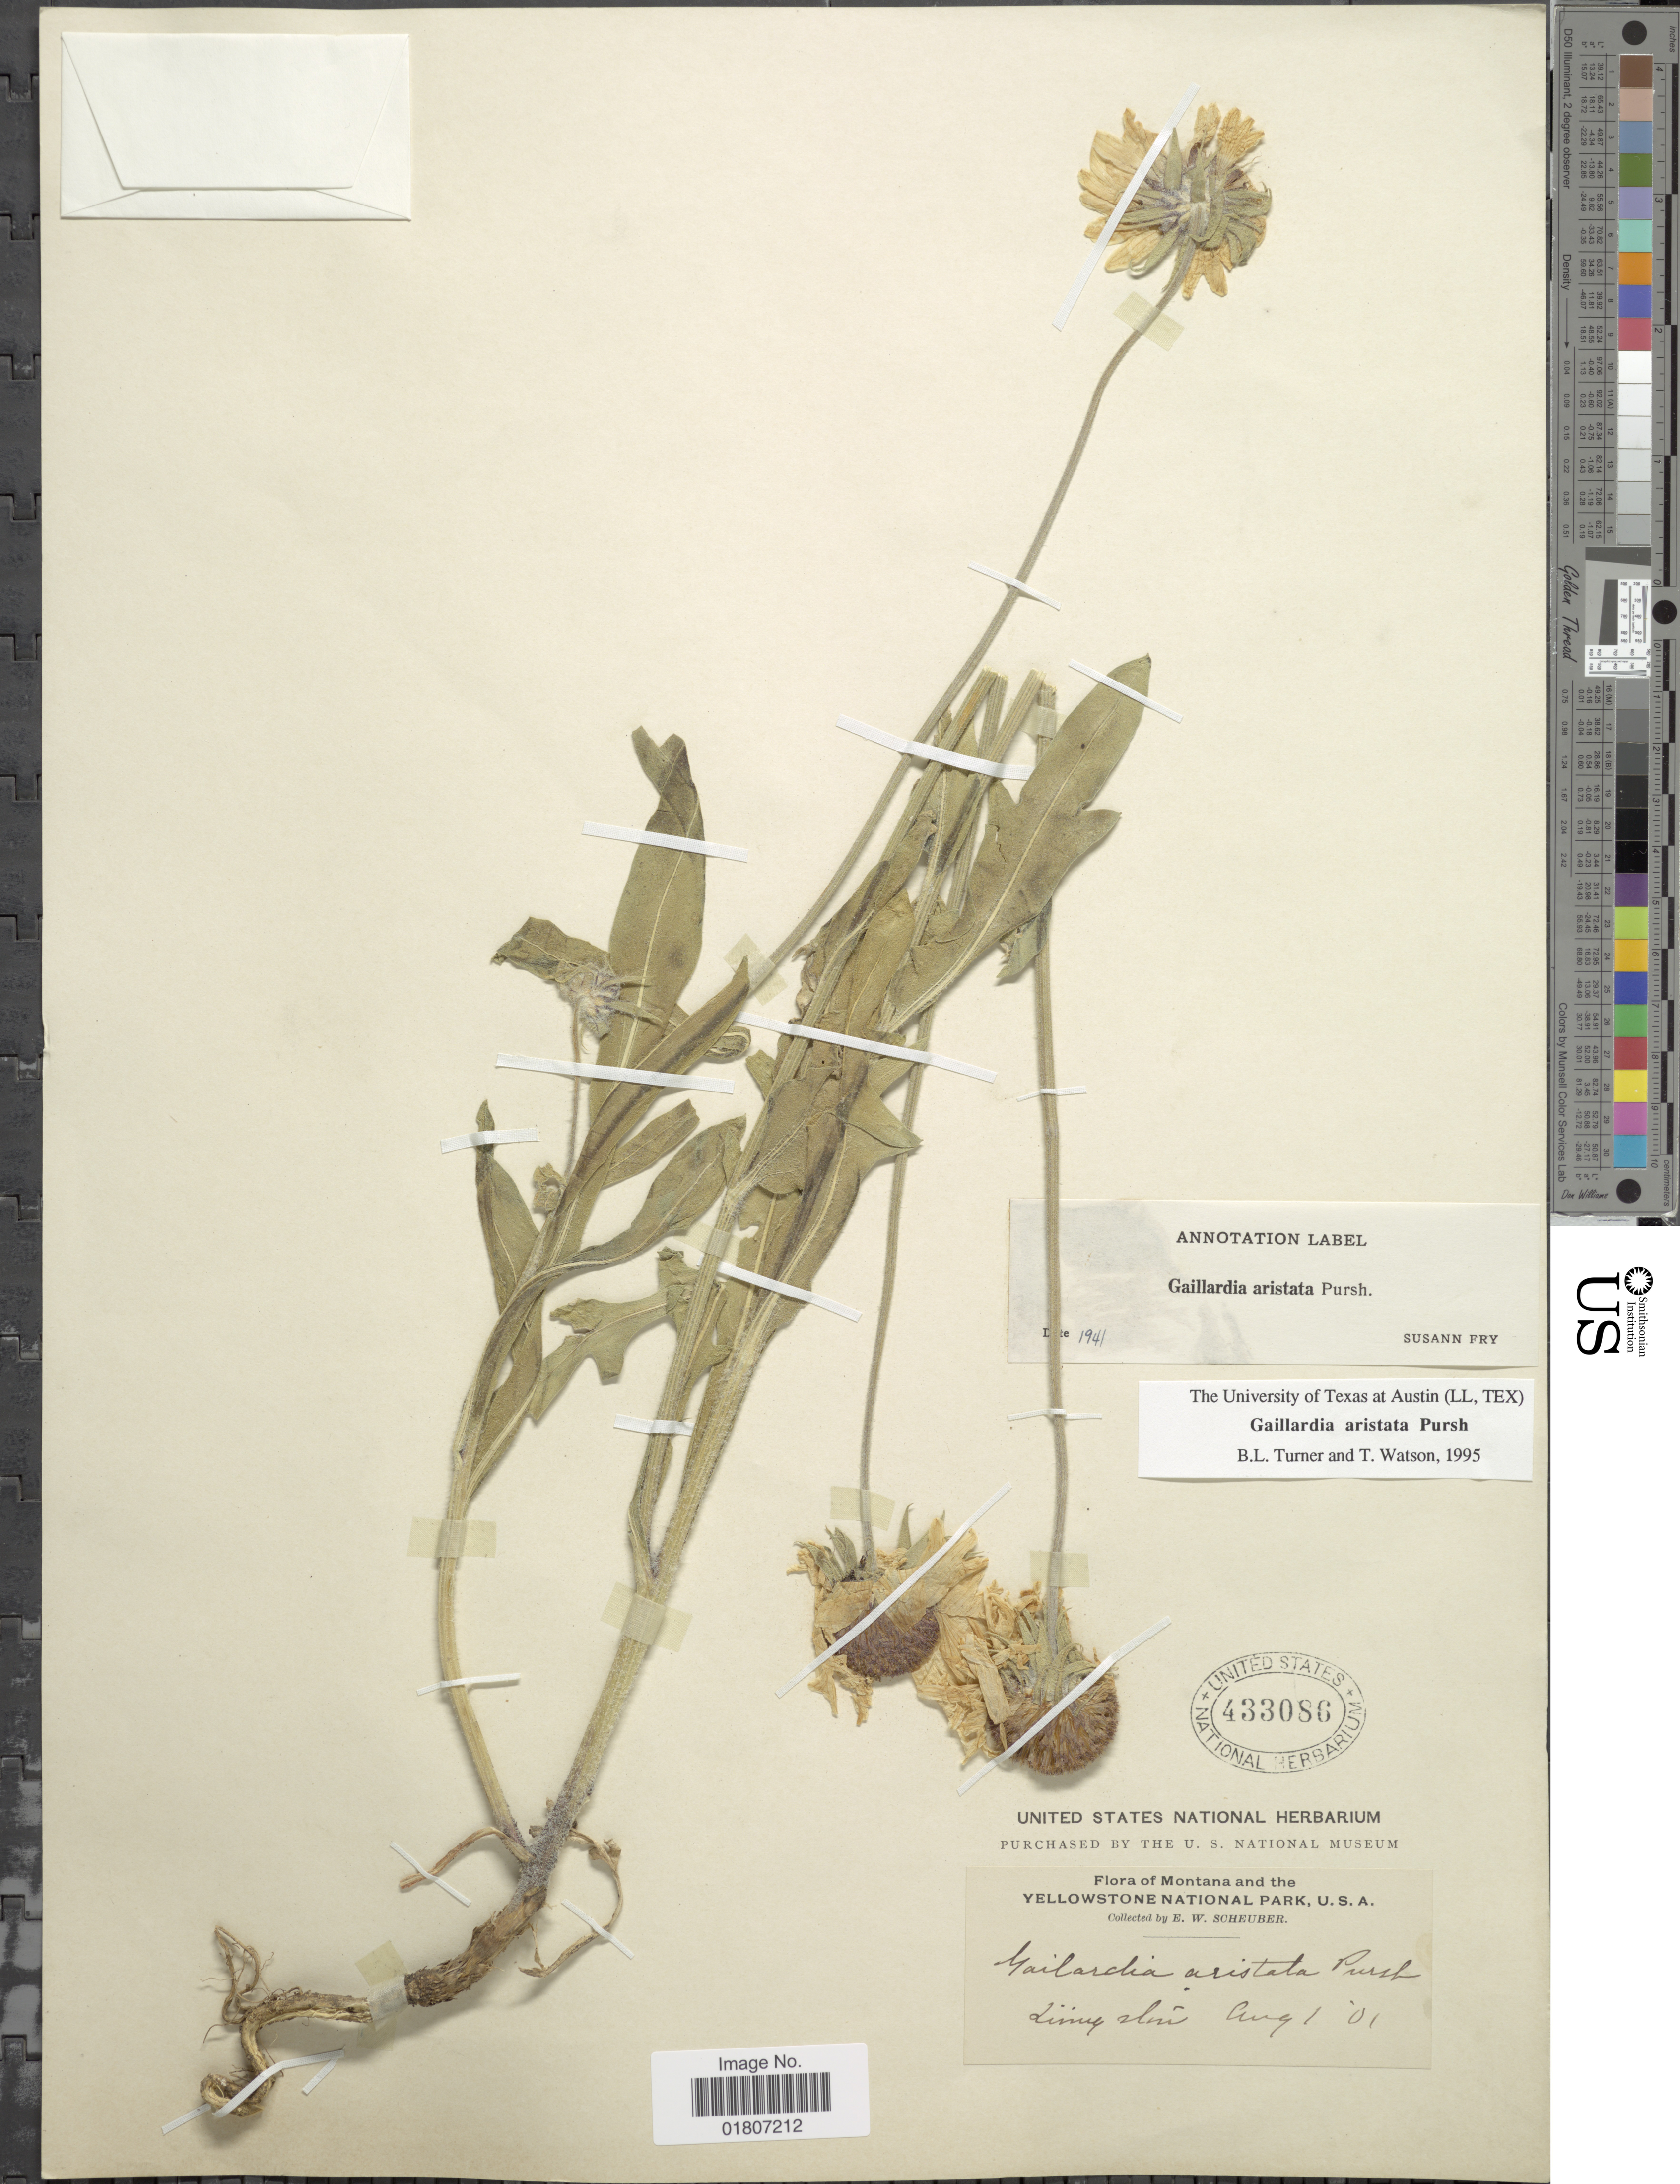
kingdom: Plantae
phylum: Tracheophyta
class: Magnoliopsida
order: Asterales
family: Asteraceae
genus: Gaillardia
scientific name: Gaillardia aristata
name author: Pursh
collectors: E. Scheuber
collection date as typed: Transcribed d/m/y: 1/8/1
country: United States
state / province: Montana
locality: Yellowstone National Park.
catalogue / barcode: US 433086